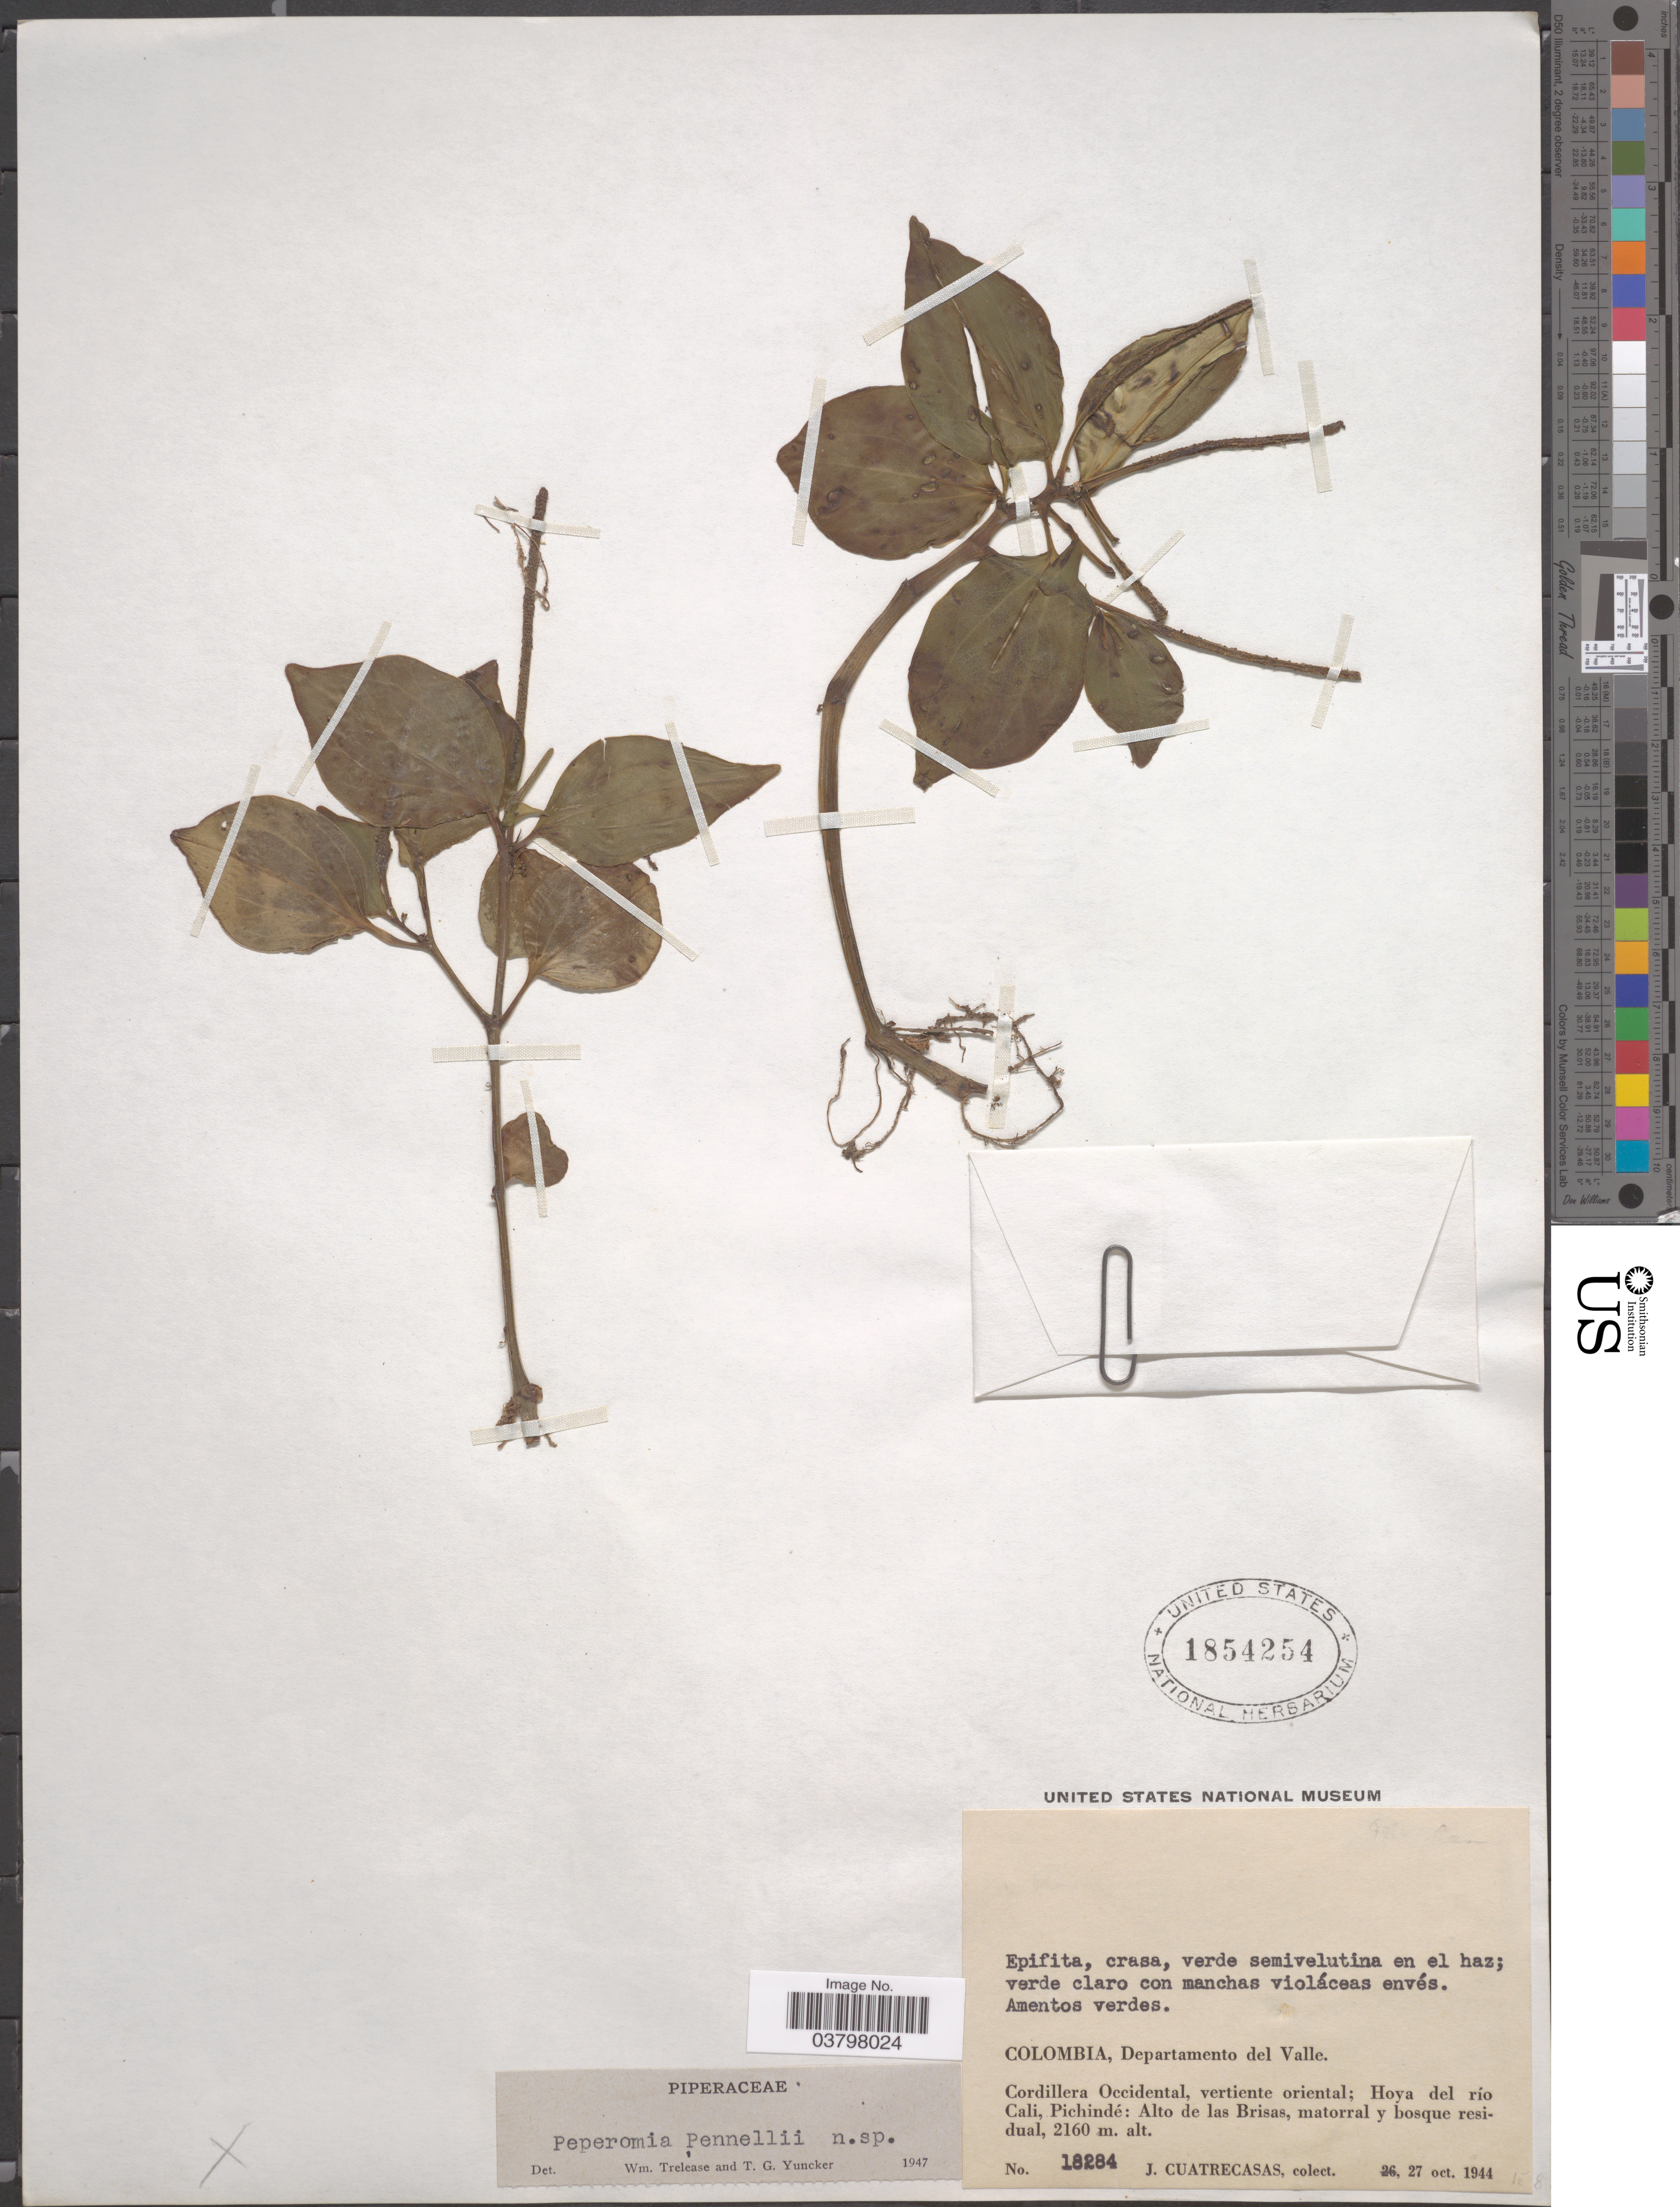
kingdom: Plantae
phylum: Tracheophyta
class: Magnoliopsida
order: Piperales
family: Piperaceae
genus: Peperomia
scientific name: Peperomia pennellii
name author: Trel. & Yunck.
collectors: J. Cuatrecasas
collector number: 18284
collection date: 1944-10-27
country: Colombia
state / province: Valle del Cauca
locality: Departamento del Valle. Cordillera Occidental, vertiente oriental; Hoya del río Cali, Pichindé: Alto de las Brisas.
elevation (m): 2160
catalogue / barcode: US 1854254